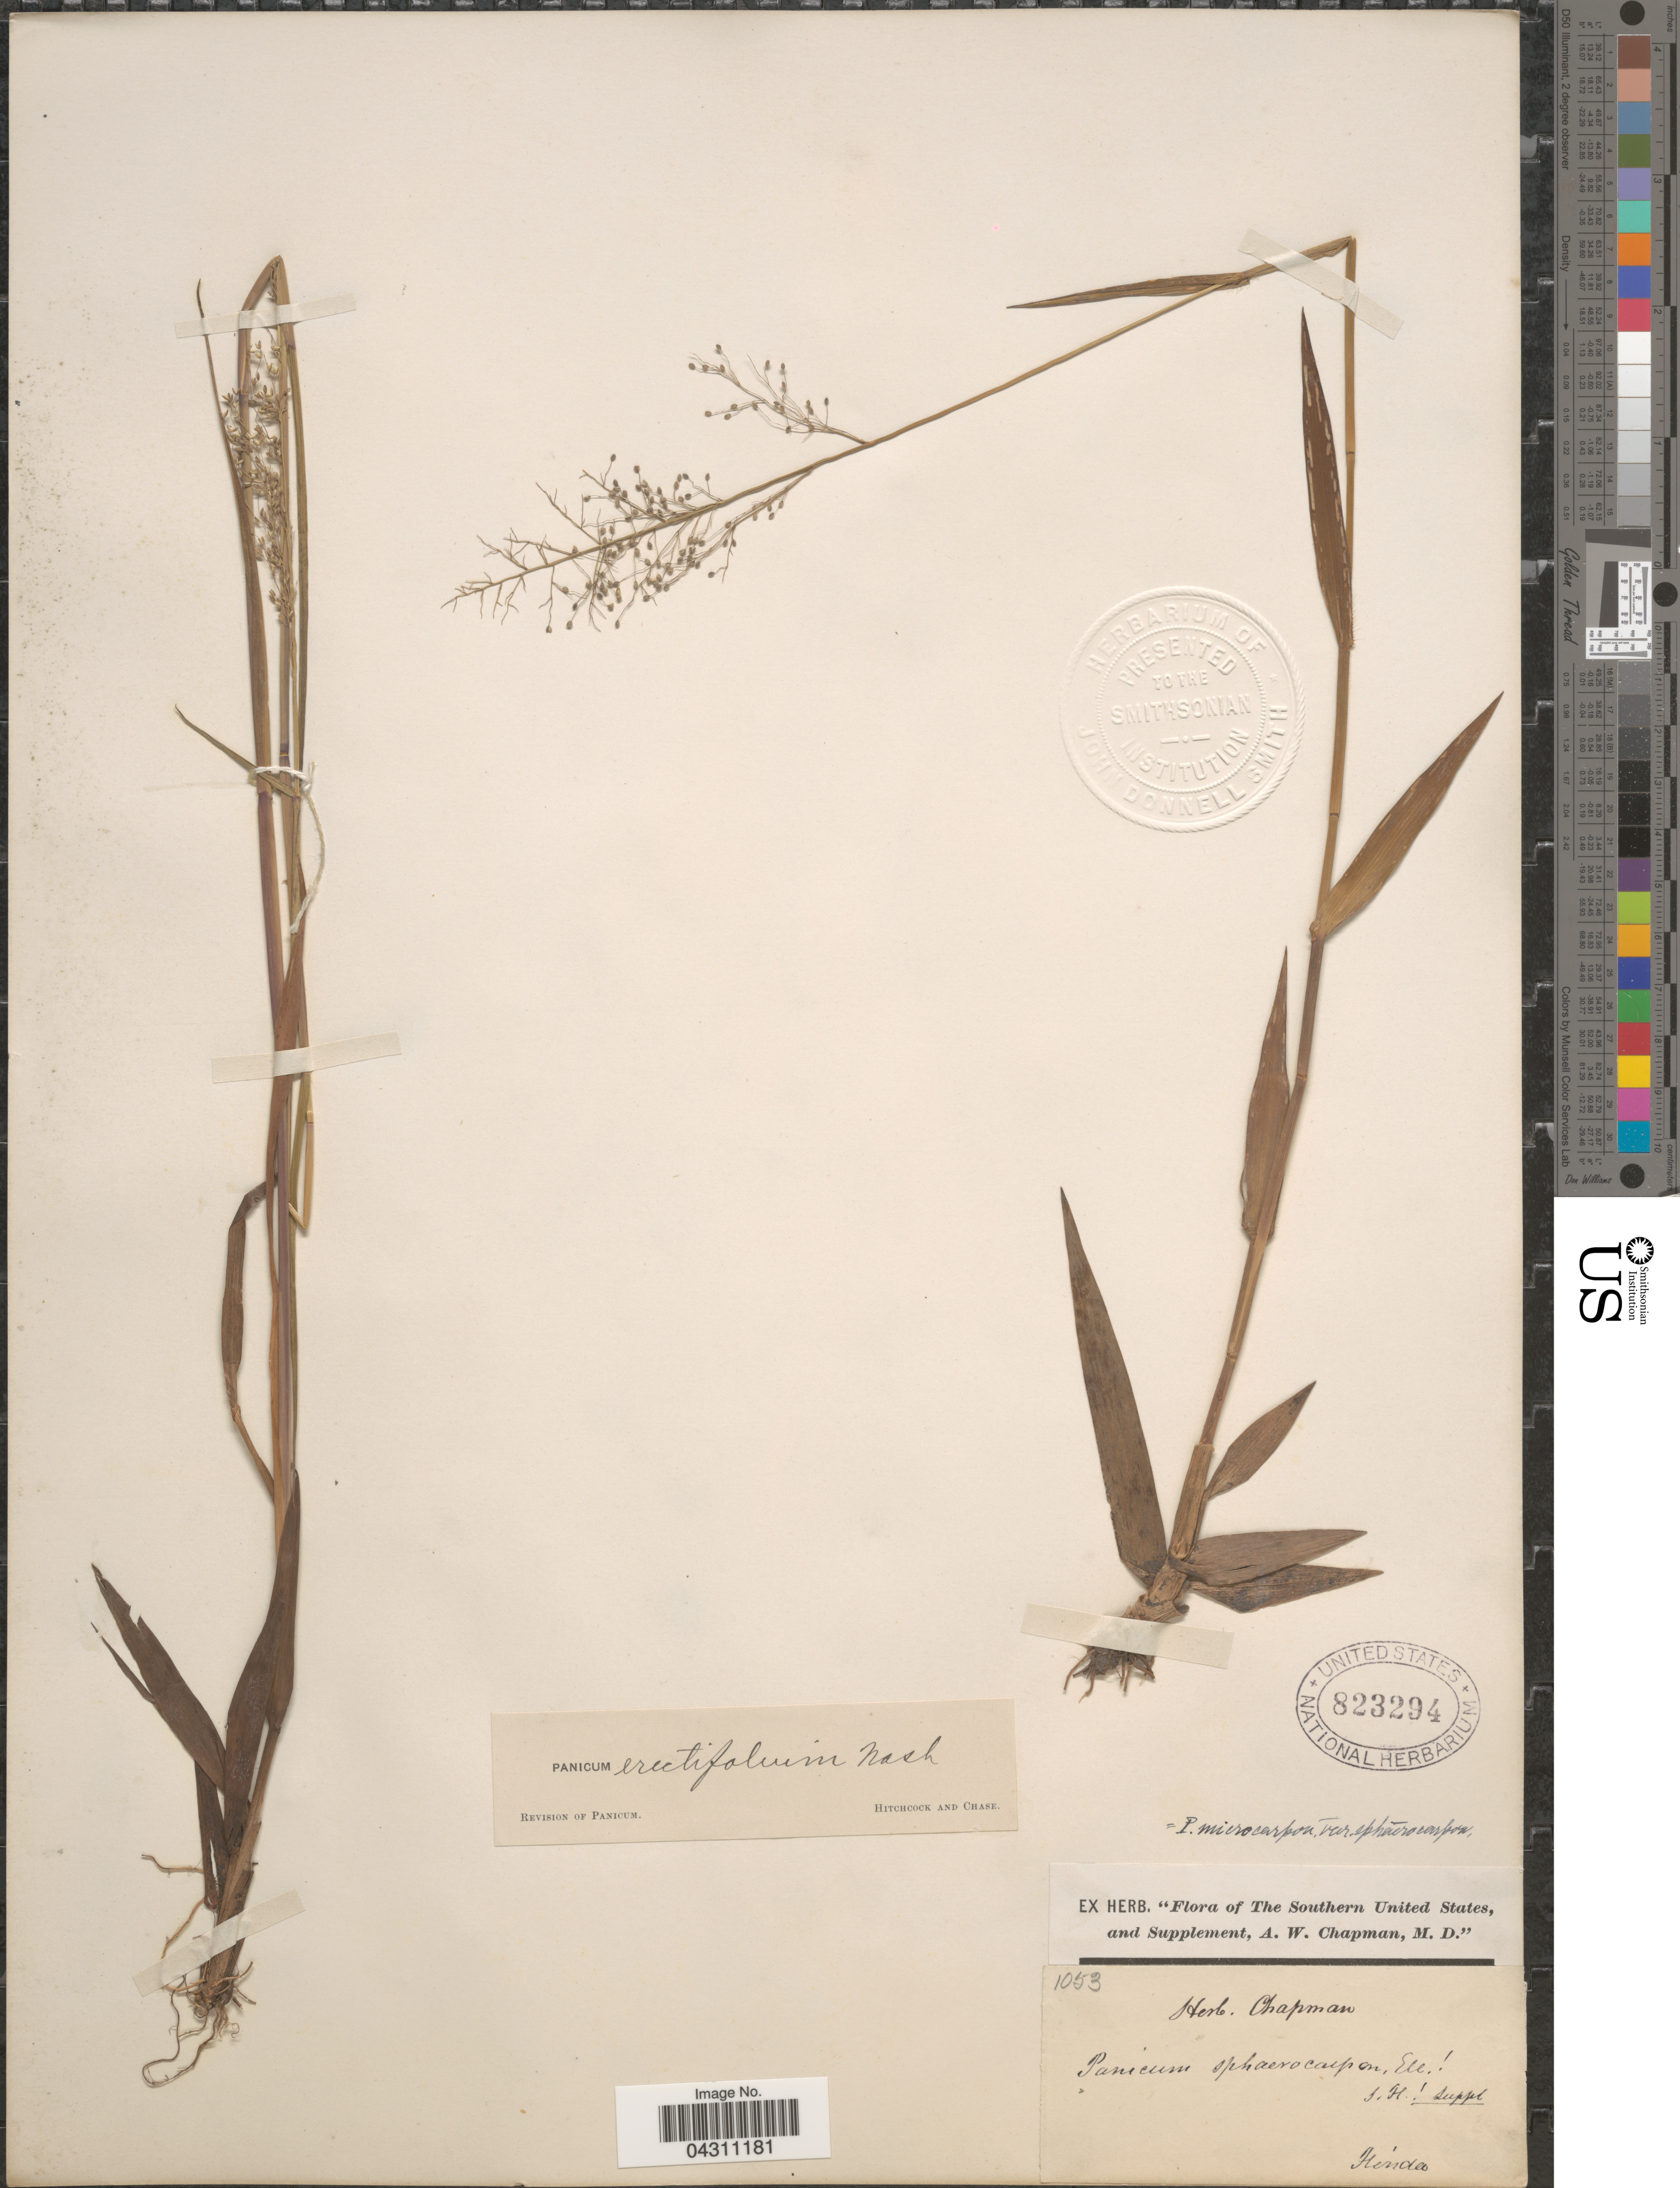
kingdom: Plantae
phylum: Tracheophyta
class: Liliopsida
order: Poales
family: Poaceae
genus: Dichanthelium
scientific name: Dichanthelium sphaerocarpon var. floridanum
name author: (Vasey) Davidse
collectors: ex herb. A.W. Chapman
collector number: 1053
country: United States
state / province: Florida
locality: The Southern United States.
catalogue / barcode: US 823294